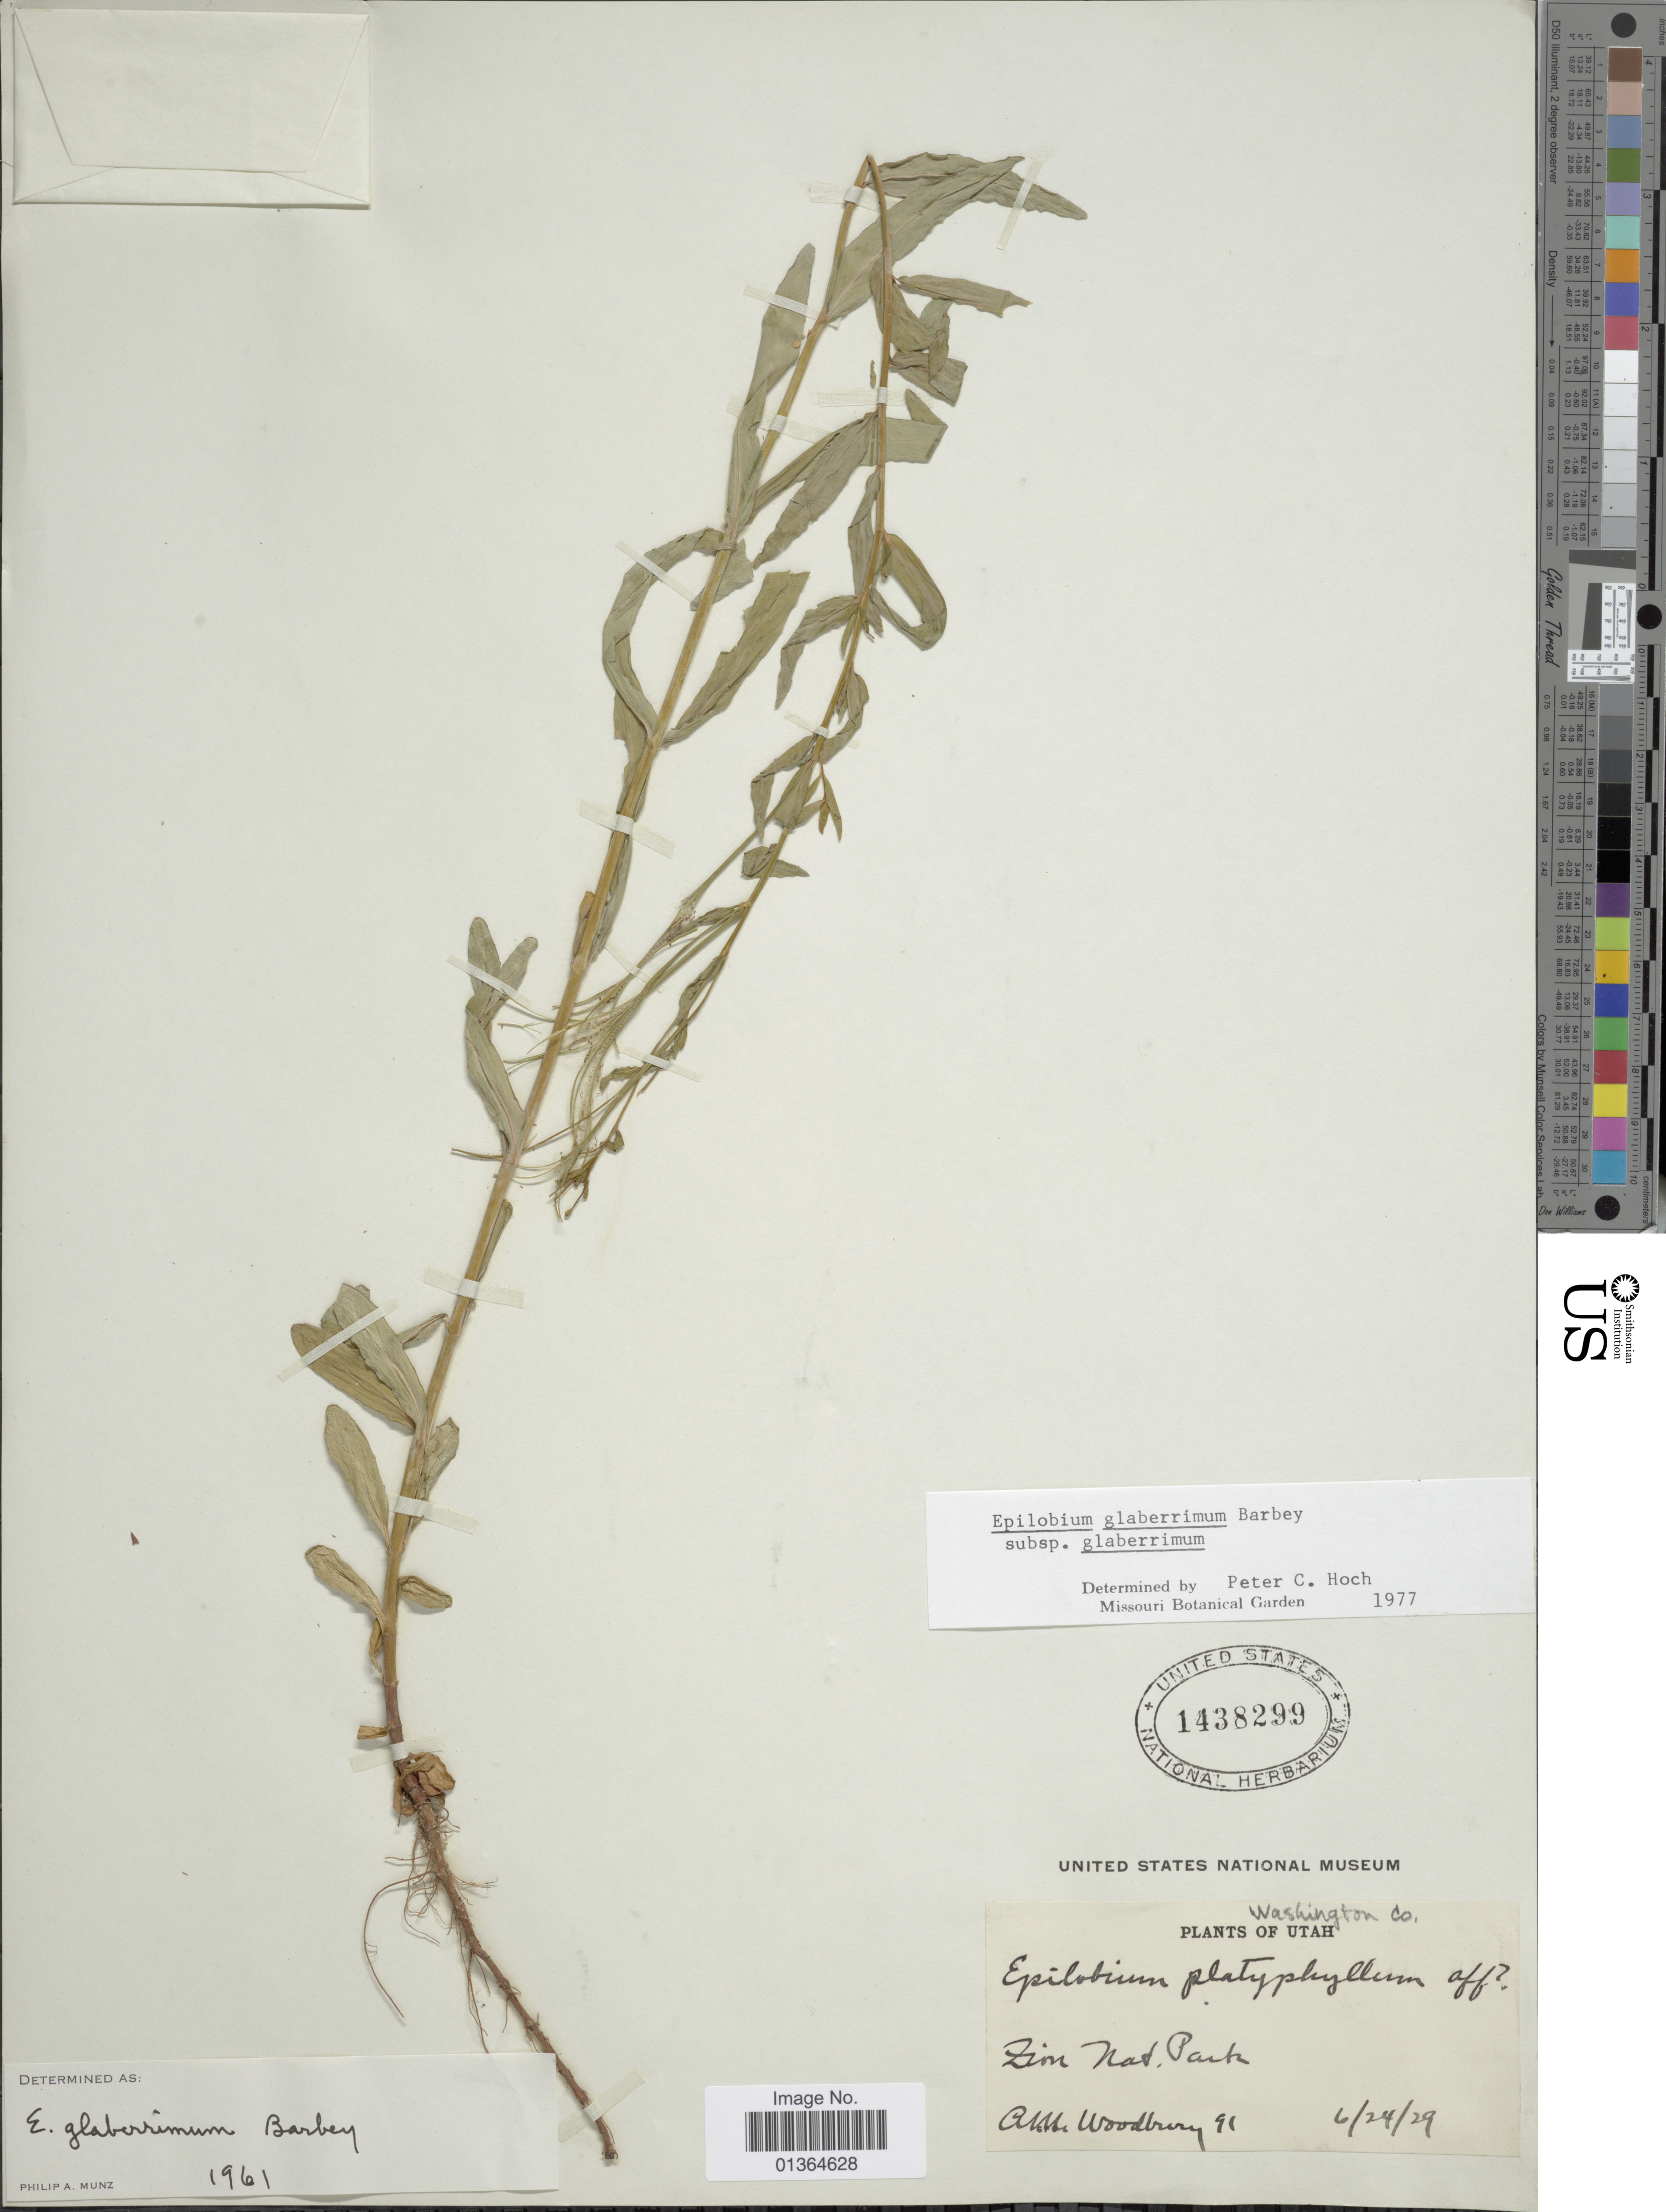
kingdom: Plantae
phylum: Tracheophyta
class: Magnoliopsida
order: Myrtales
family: Onagraceae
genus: Epilobium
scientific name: Epilobium glaberrimum subsp. glaberrimum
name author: Barbey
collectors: A. M. Woodbury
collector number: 91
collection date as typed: Transcribed d/m/y: 24/6/29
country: United States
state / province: Utah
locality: Washington Co. Zion Nat. Park.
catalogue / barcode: US 1438299